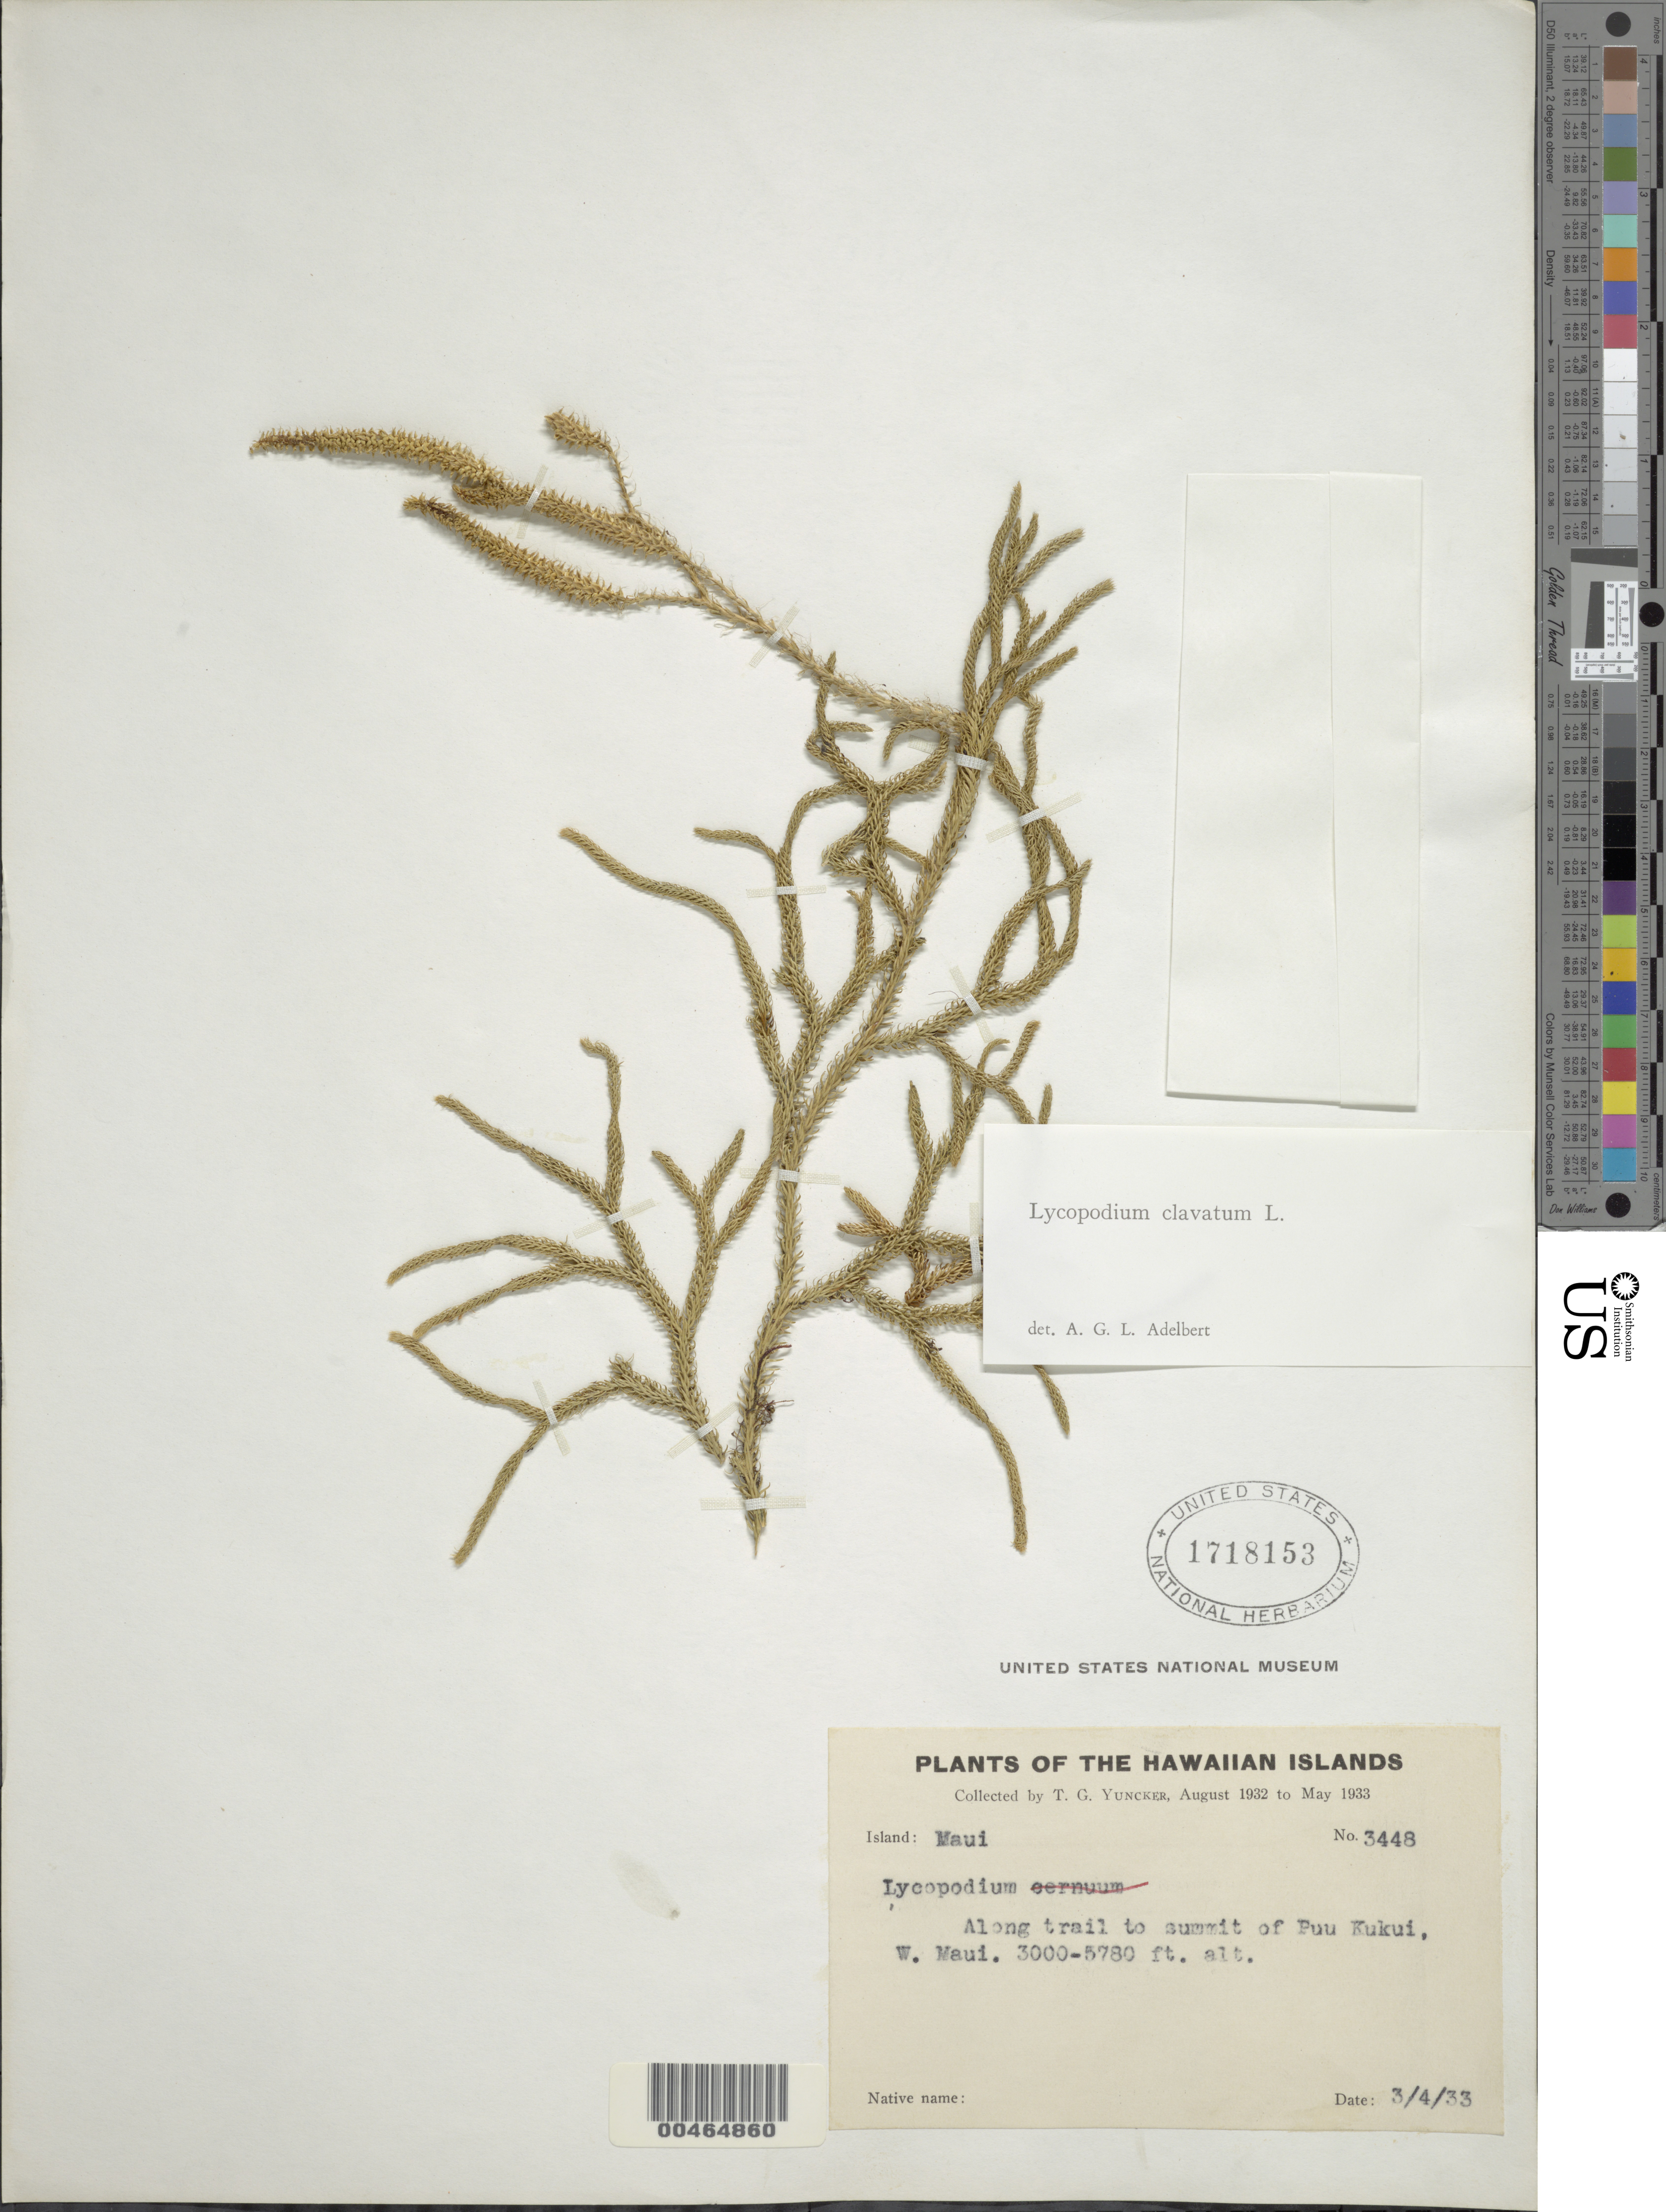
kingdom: Plantae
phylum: Tracheophyta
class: Lycopodiopsida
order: Lycopodiales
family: Lycopodiaceae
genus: Lycopodium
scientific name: Lycopodium clavatum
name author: L.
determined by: Adelbert, A. G. L.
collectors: T. G. Yuncker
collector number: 3448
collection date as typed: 4 Mar 1933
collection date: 1933-03-04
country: United States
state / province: Hawaii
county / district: Maui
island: Maui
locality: Along trail to summit of Puu Kukui, W Maui, Maui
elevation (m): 914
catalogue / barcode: US 1718153